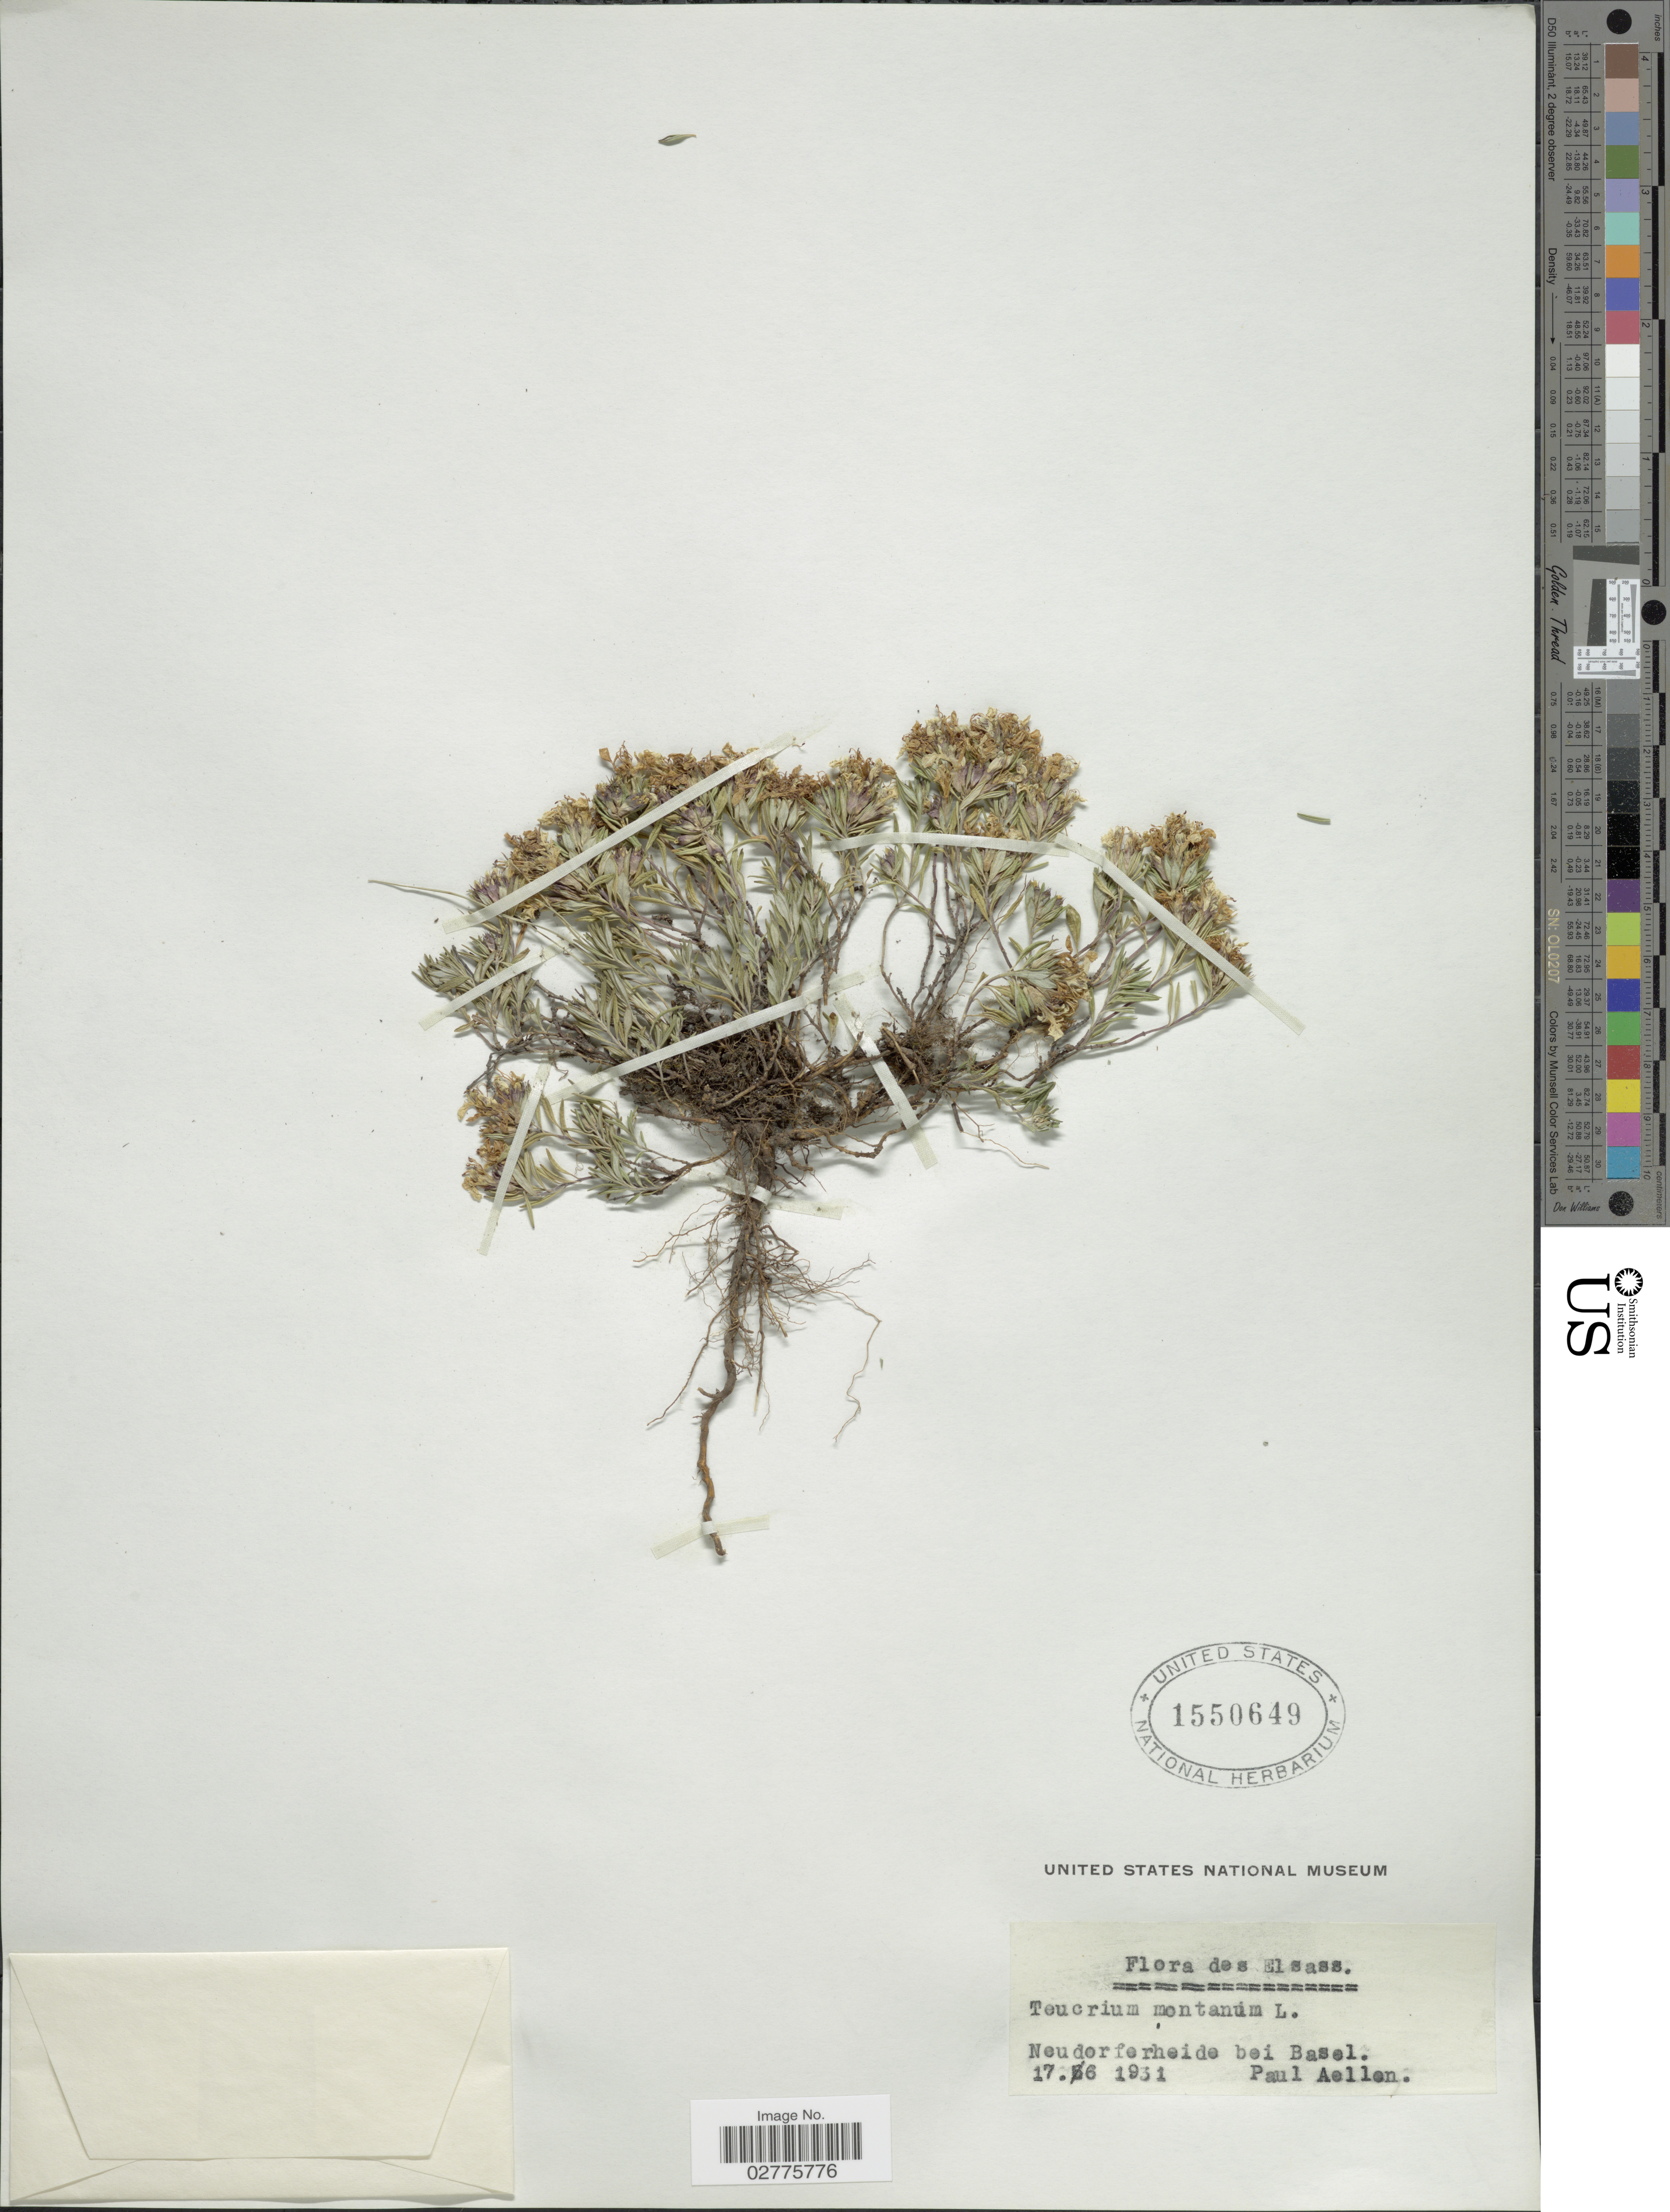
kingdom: Plantae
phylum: Tracheophyta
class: Magnoliopsida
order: Lamiales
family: Lamiaceae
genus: Teucrium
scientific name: Teucrium montanum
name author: L.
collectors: P. Aellen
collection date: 1931-06-17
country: Germany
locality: Elsass. Neudorferheide bei Basel.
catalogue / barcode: US 1550649